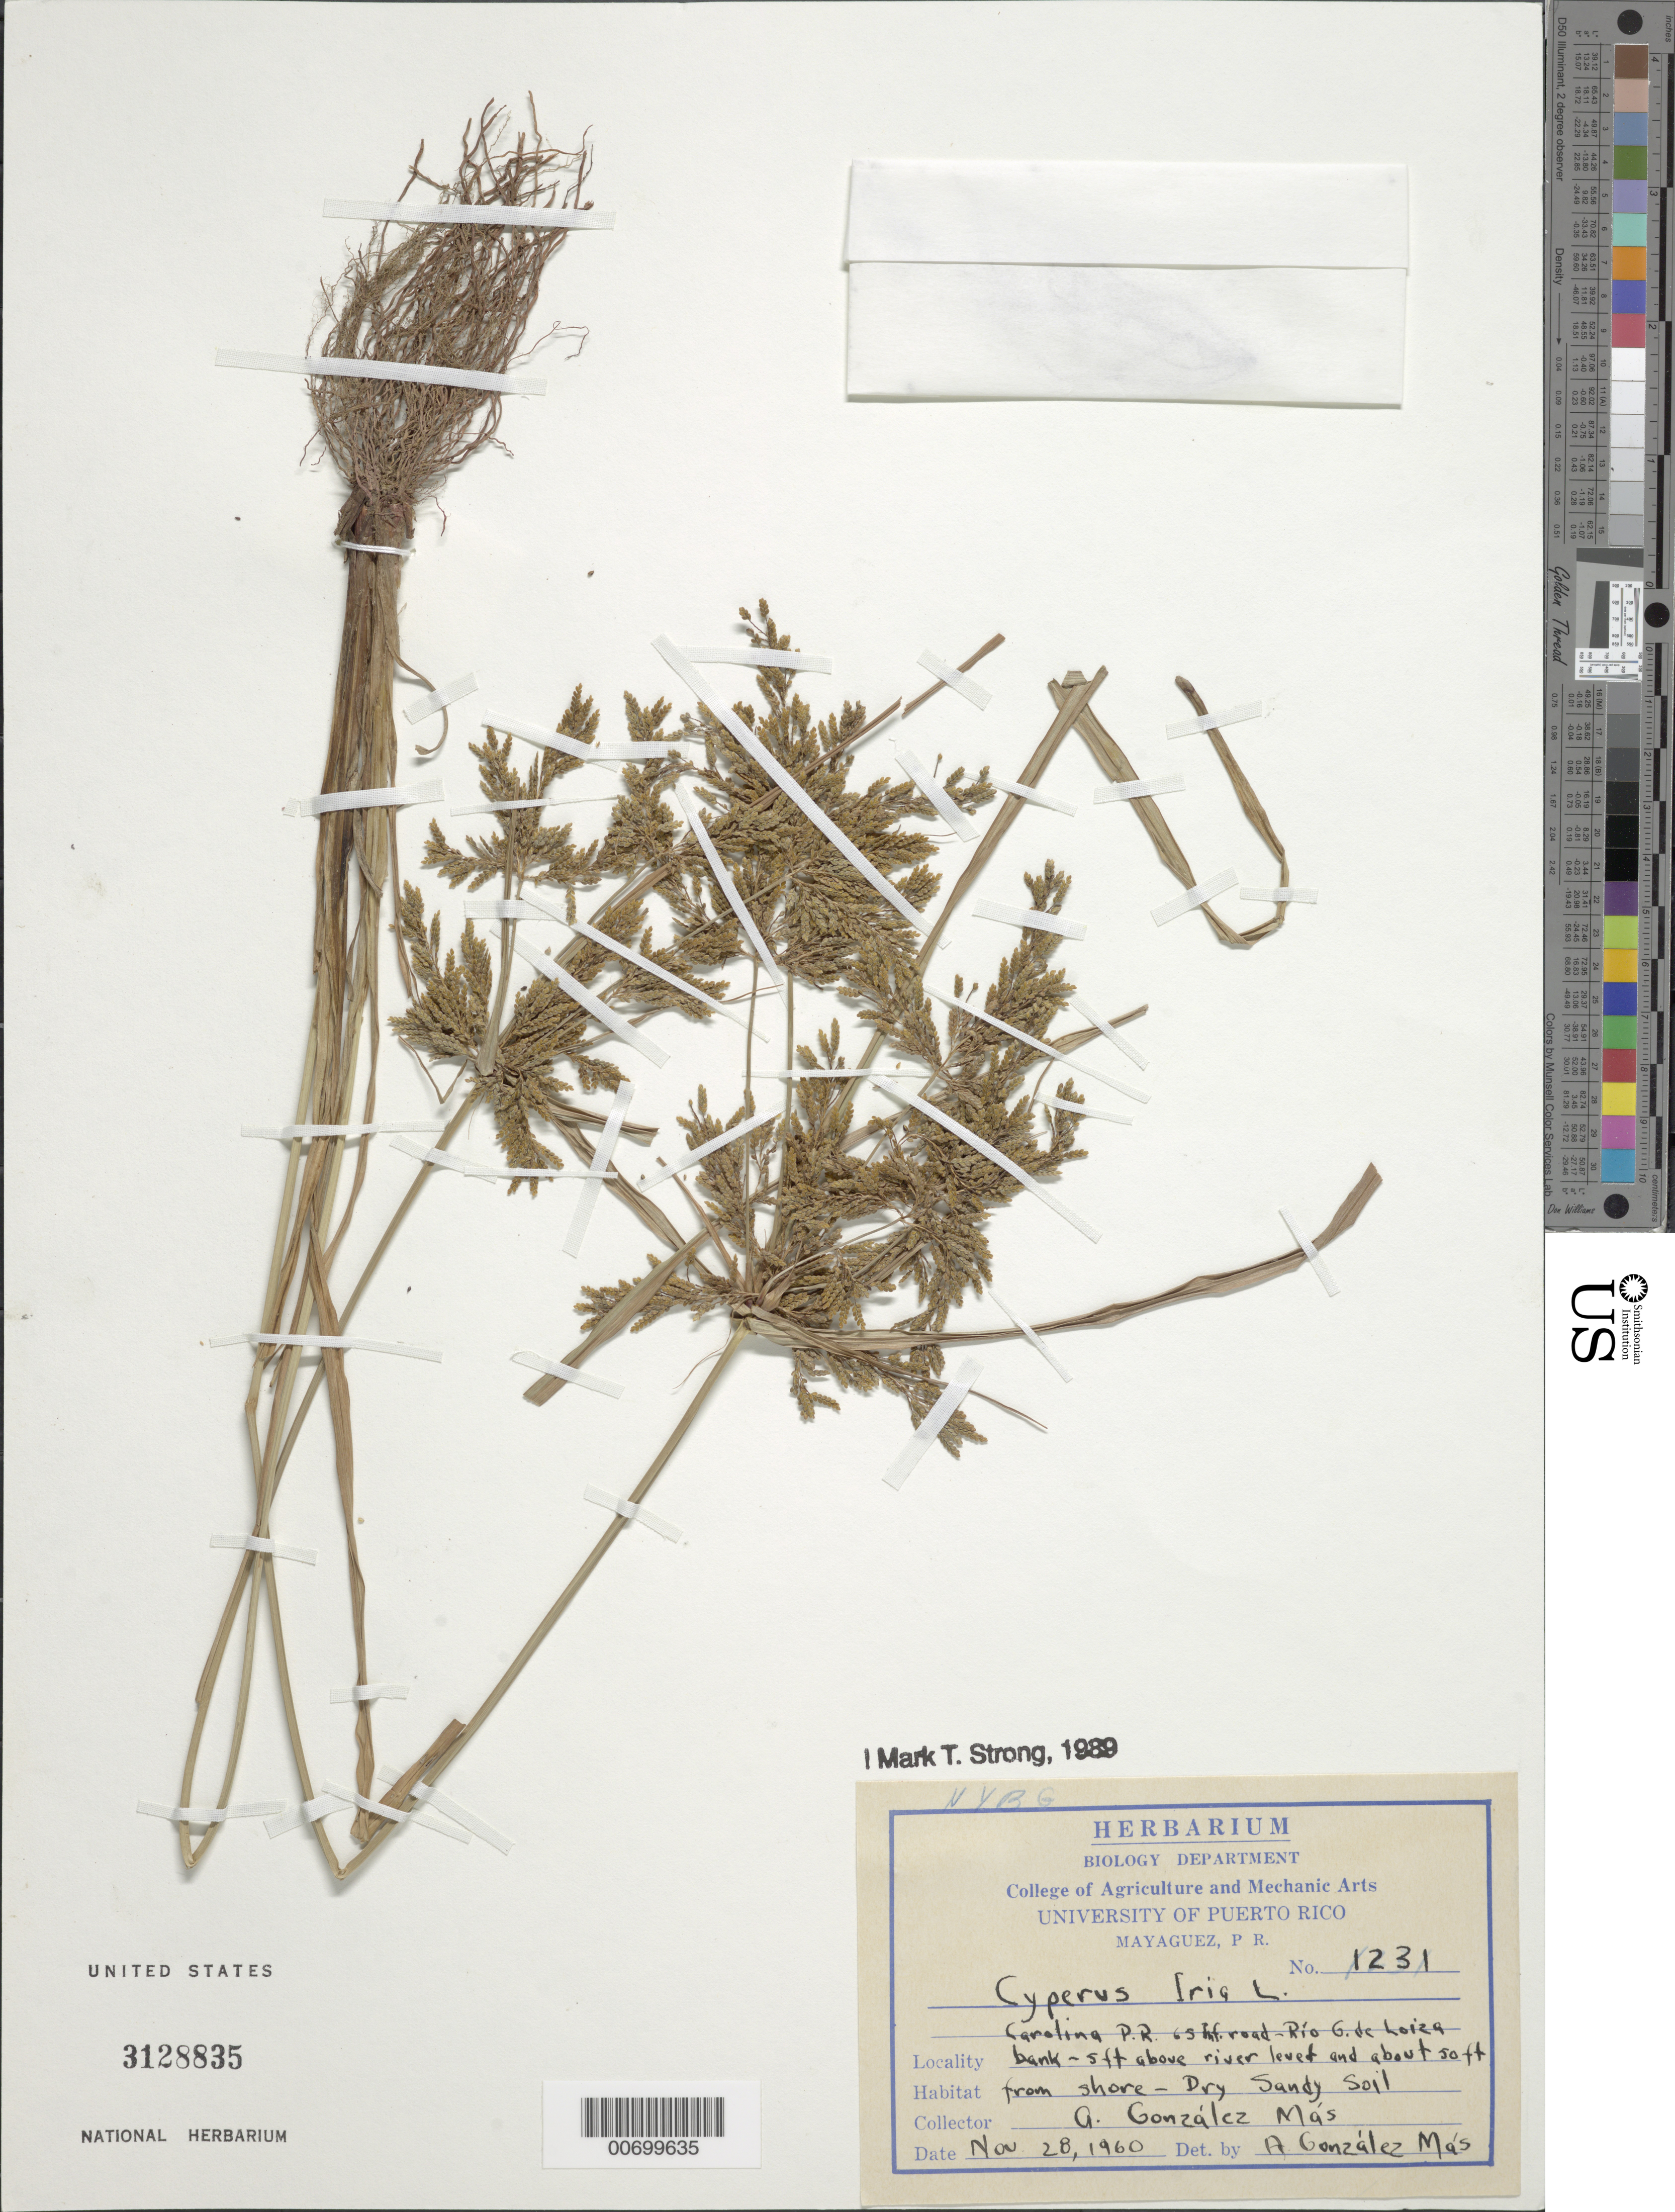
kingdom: Plantae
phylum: Tracheophyta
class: Liliopsida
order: Poales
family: Cyperaceae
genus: Cyperus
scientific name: Cyperus iria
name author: L.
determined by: Strong, M. T., (US), Smithsonian Institution - National Museum of Natural History (UNITED STATES)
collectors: A. González Más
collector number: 1231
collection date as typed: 28 Nov 1960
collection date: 1960-11-28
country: Puerto Rico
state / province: Carolina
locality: Carolina: 65 Inf. Road Río G. de Loiza.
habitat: Five feet above river level and ca. 500 ft from shore.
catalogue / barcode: US 3128835